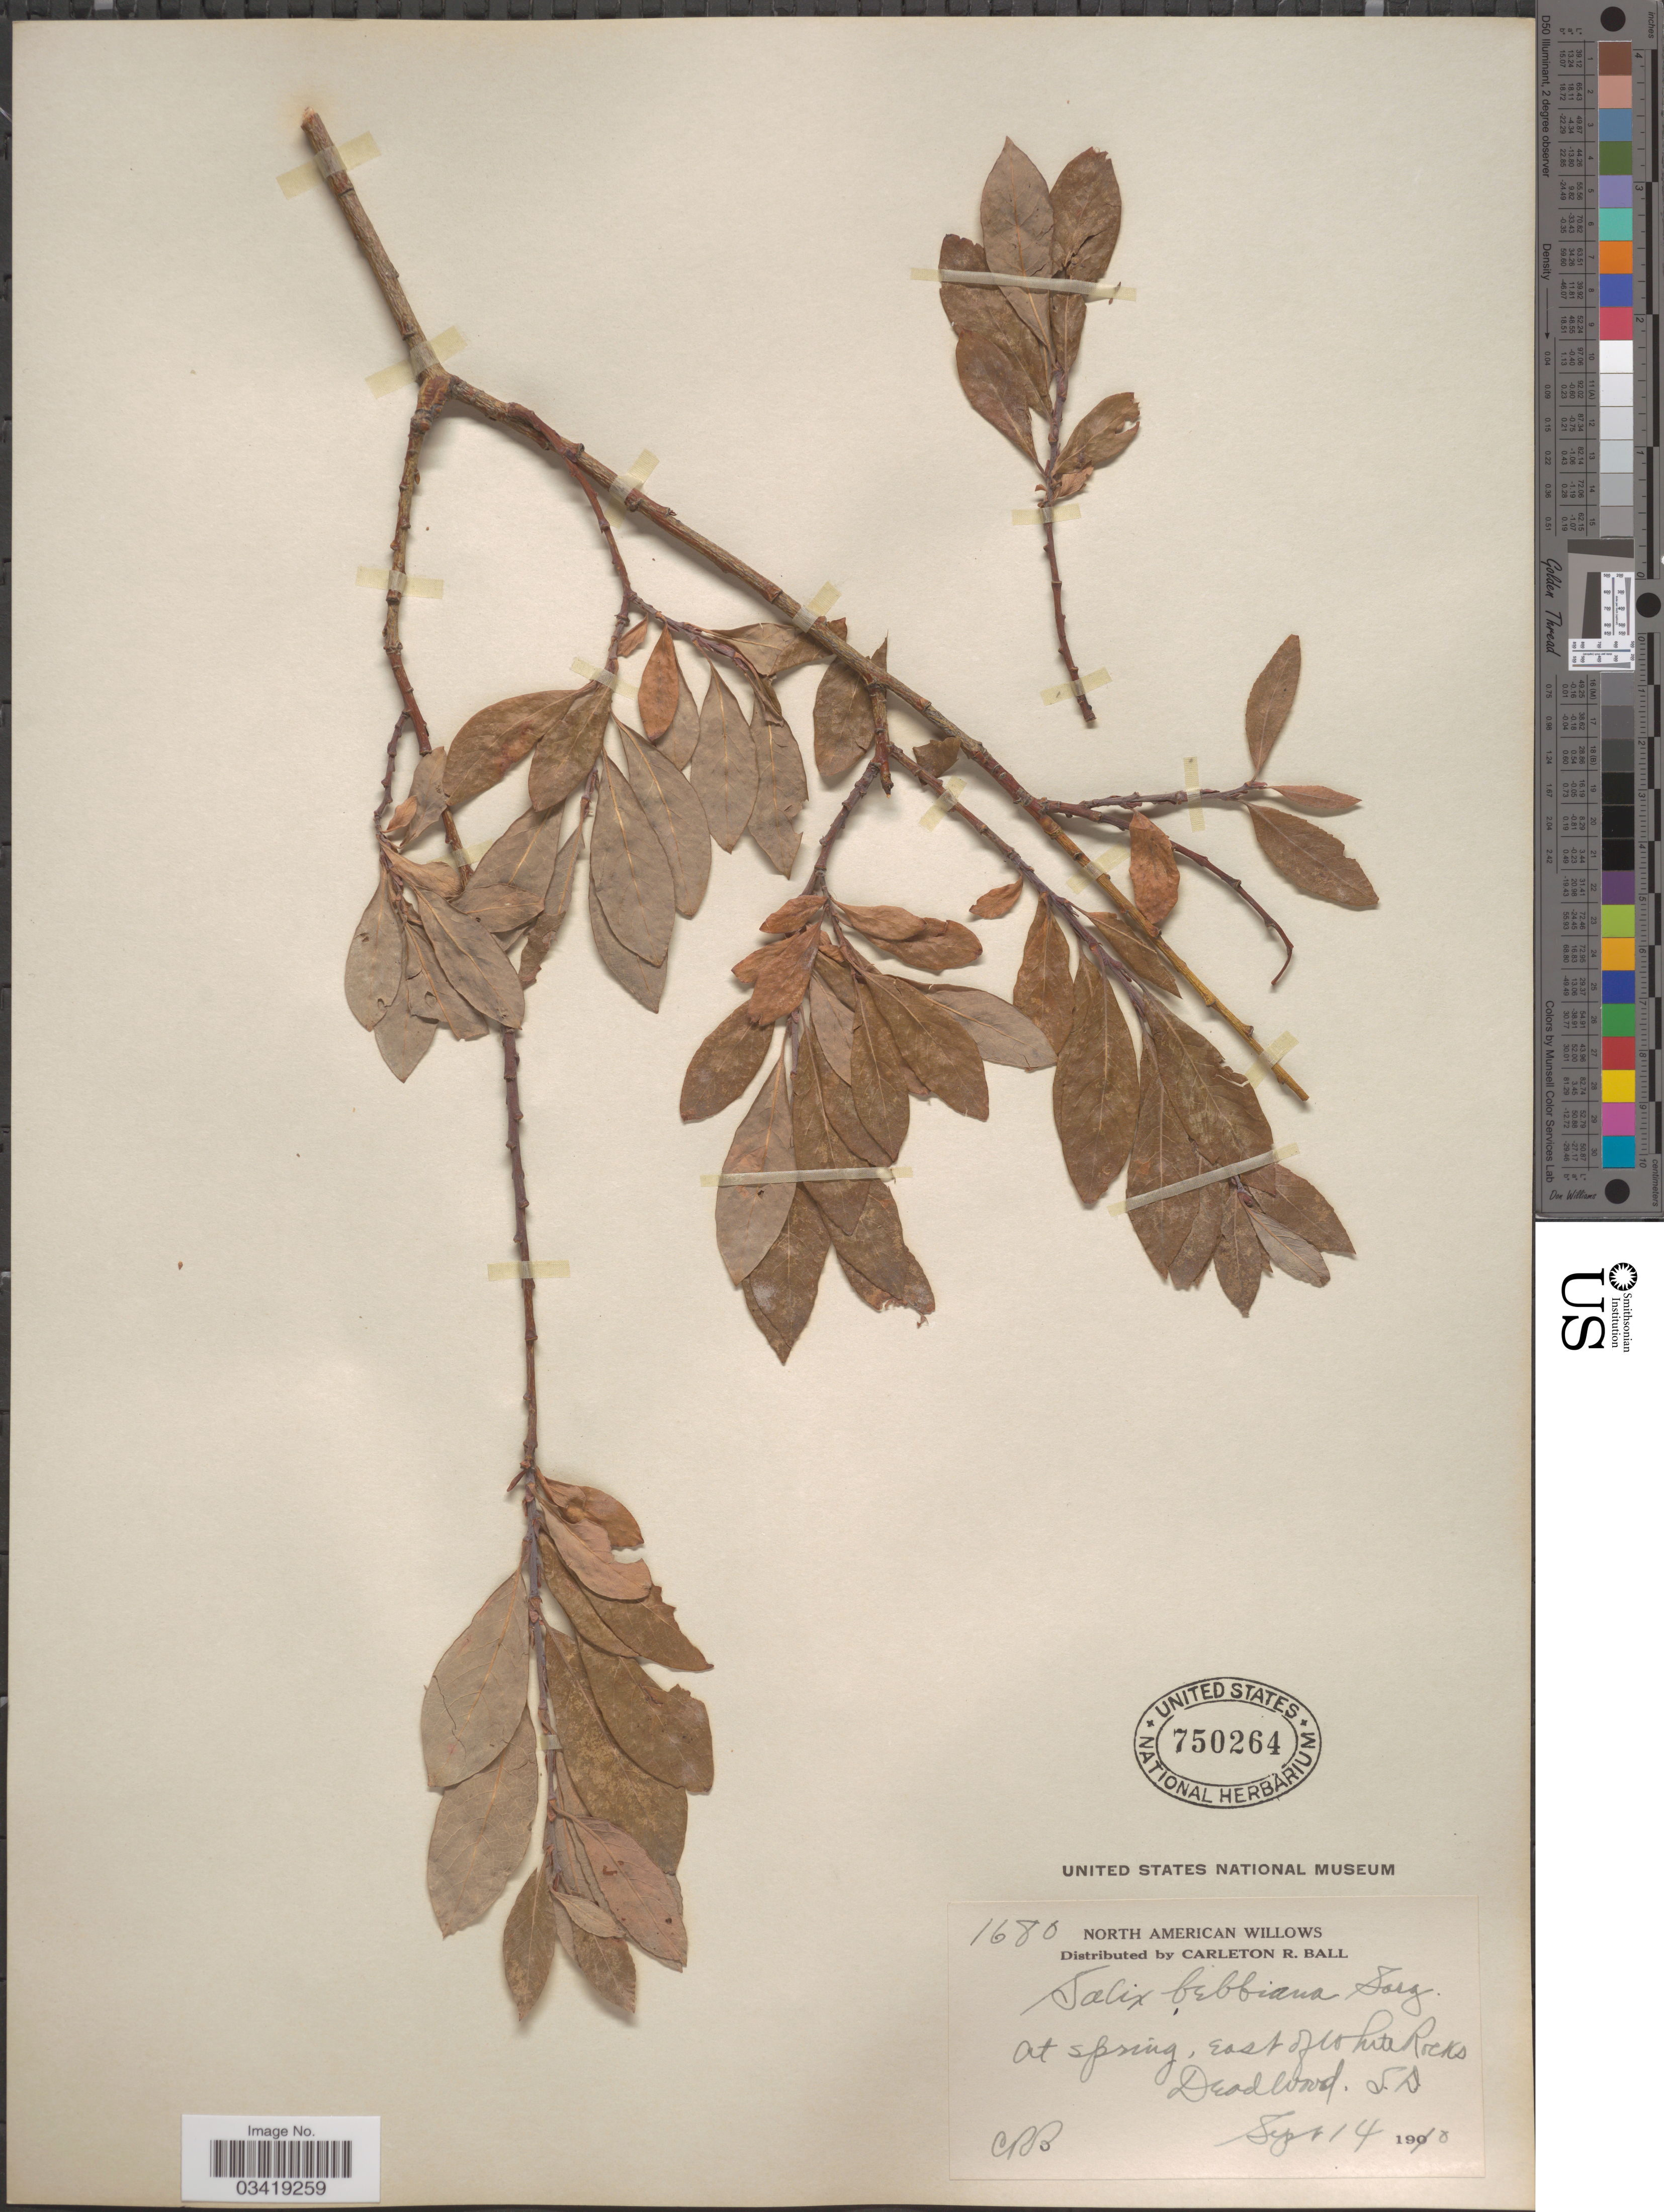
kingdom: Plantae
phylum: Tracheophyta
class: Magnoliopsida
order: Malpighiales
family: Salicaceae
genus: Salix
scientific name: Salix bebbiana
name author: Sarg.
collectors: C. R. Ball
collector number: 1680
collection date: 1910-09-14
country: United States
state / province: South Dakota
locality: East of White Rocks Deadwood.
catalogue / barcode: US 750264